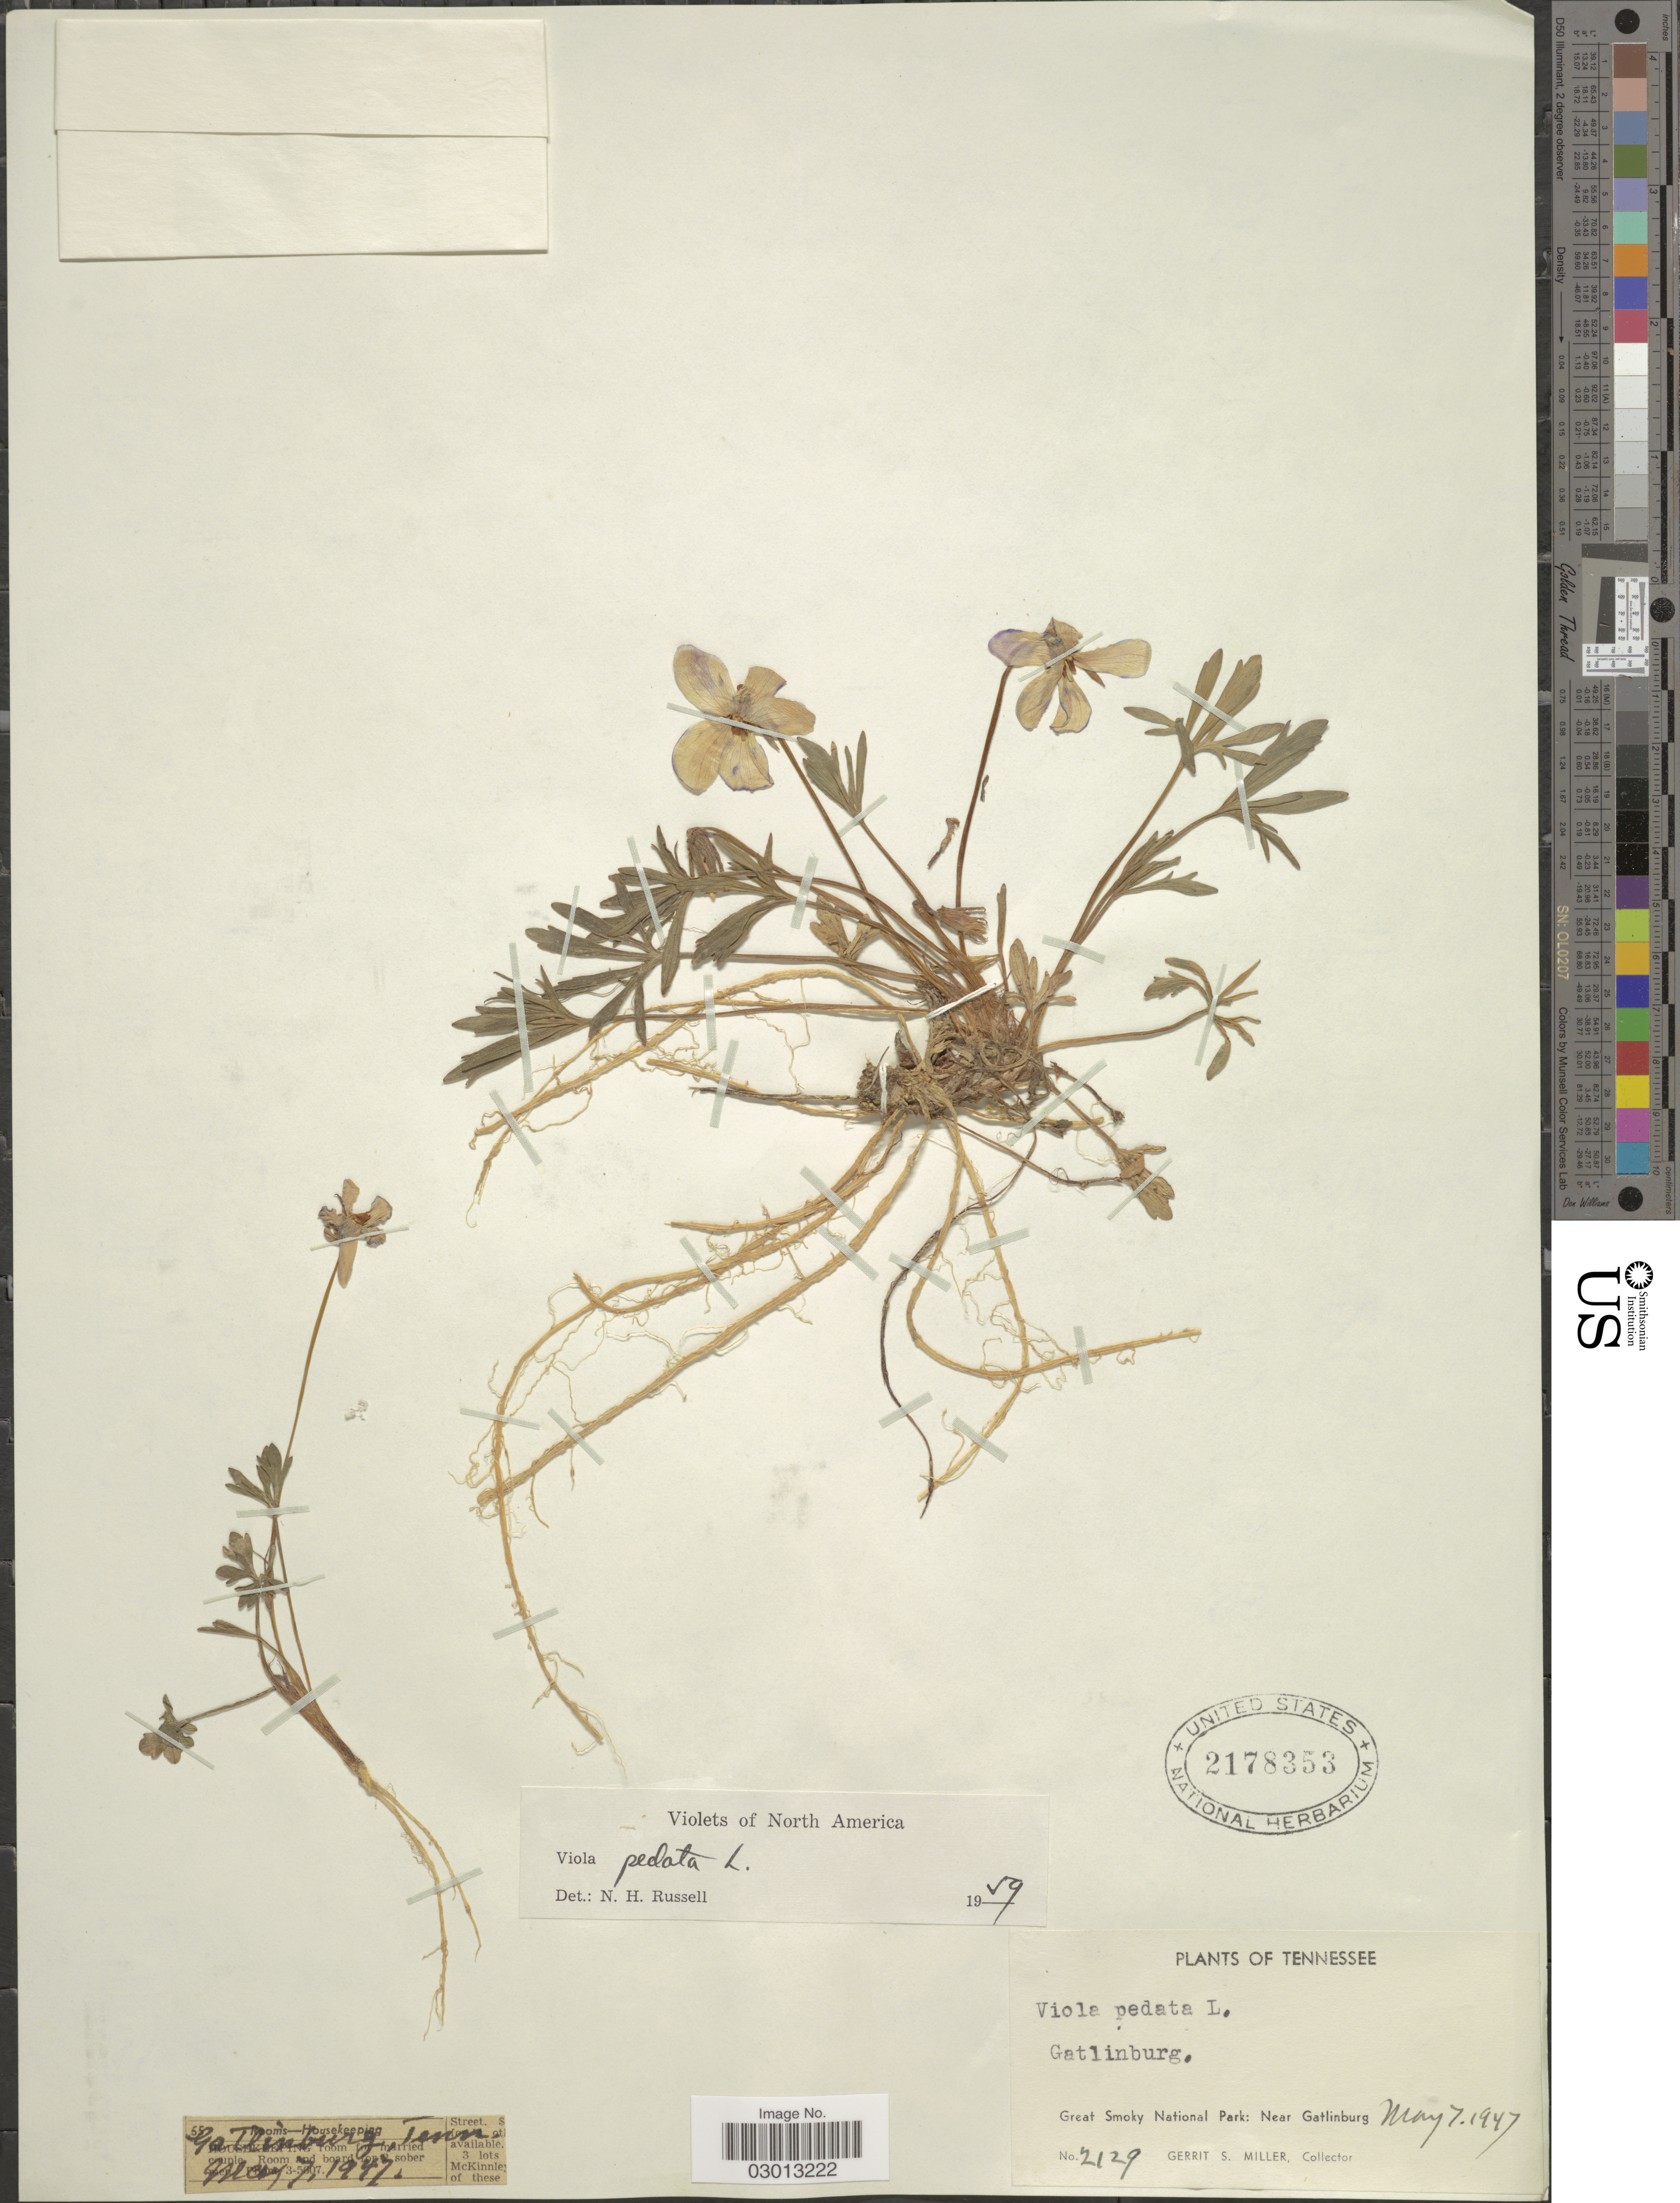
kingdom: Plantae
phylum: Tracheophyta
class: Magnoliopsida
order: Malpighiales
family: Violaceae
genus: Viola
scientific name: Viola pedata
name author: L.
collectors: G. S. Miller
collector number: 2129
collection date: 1947-05-07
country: United States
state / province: Tennessee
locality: Gatlinburg. Great Smoky National Park: Near Gatlingburg.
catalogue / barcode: US 2178353